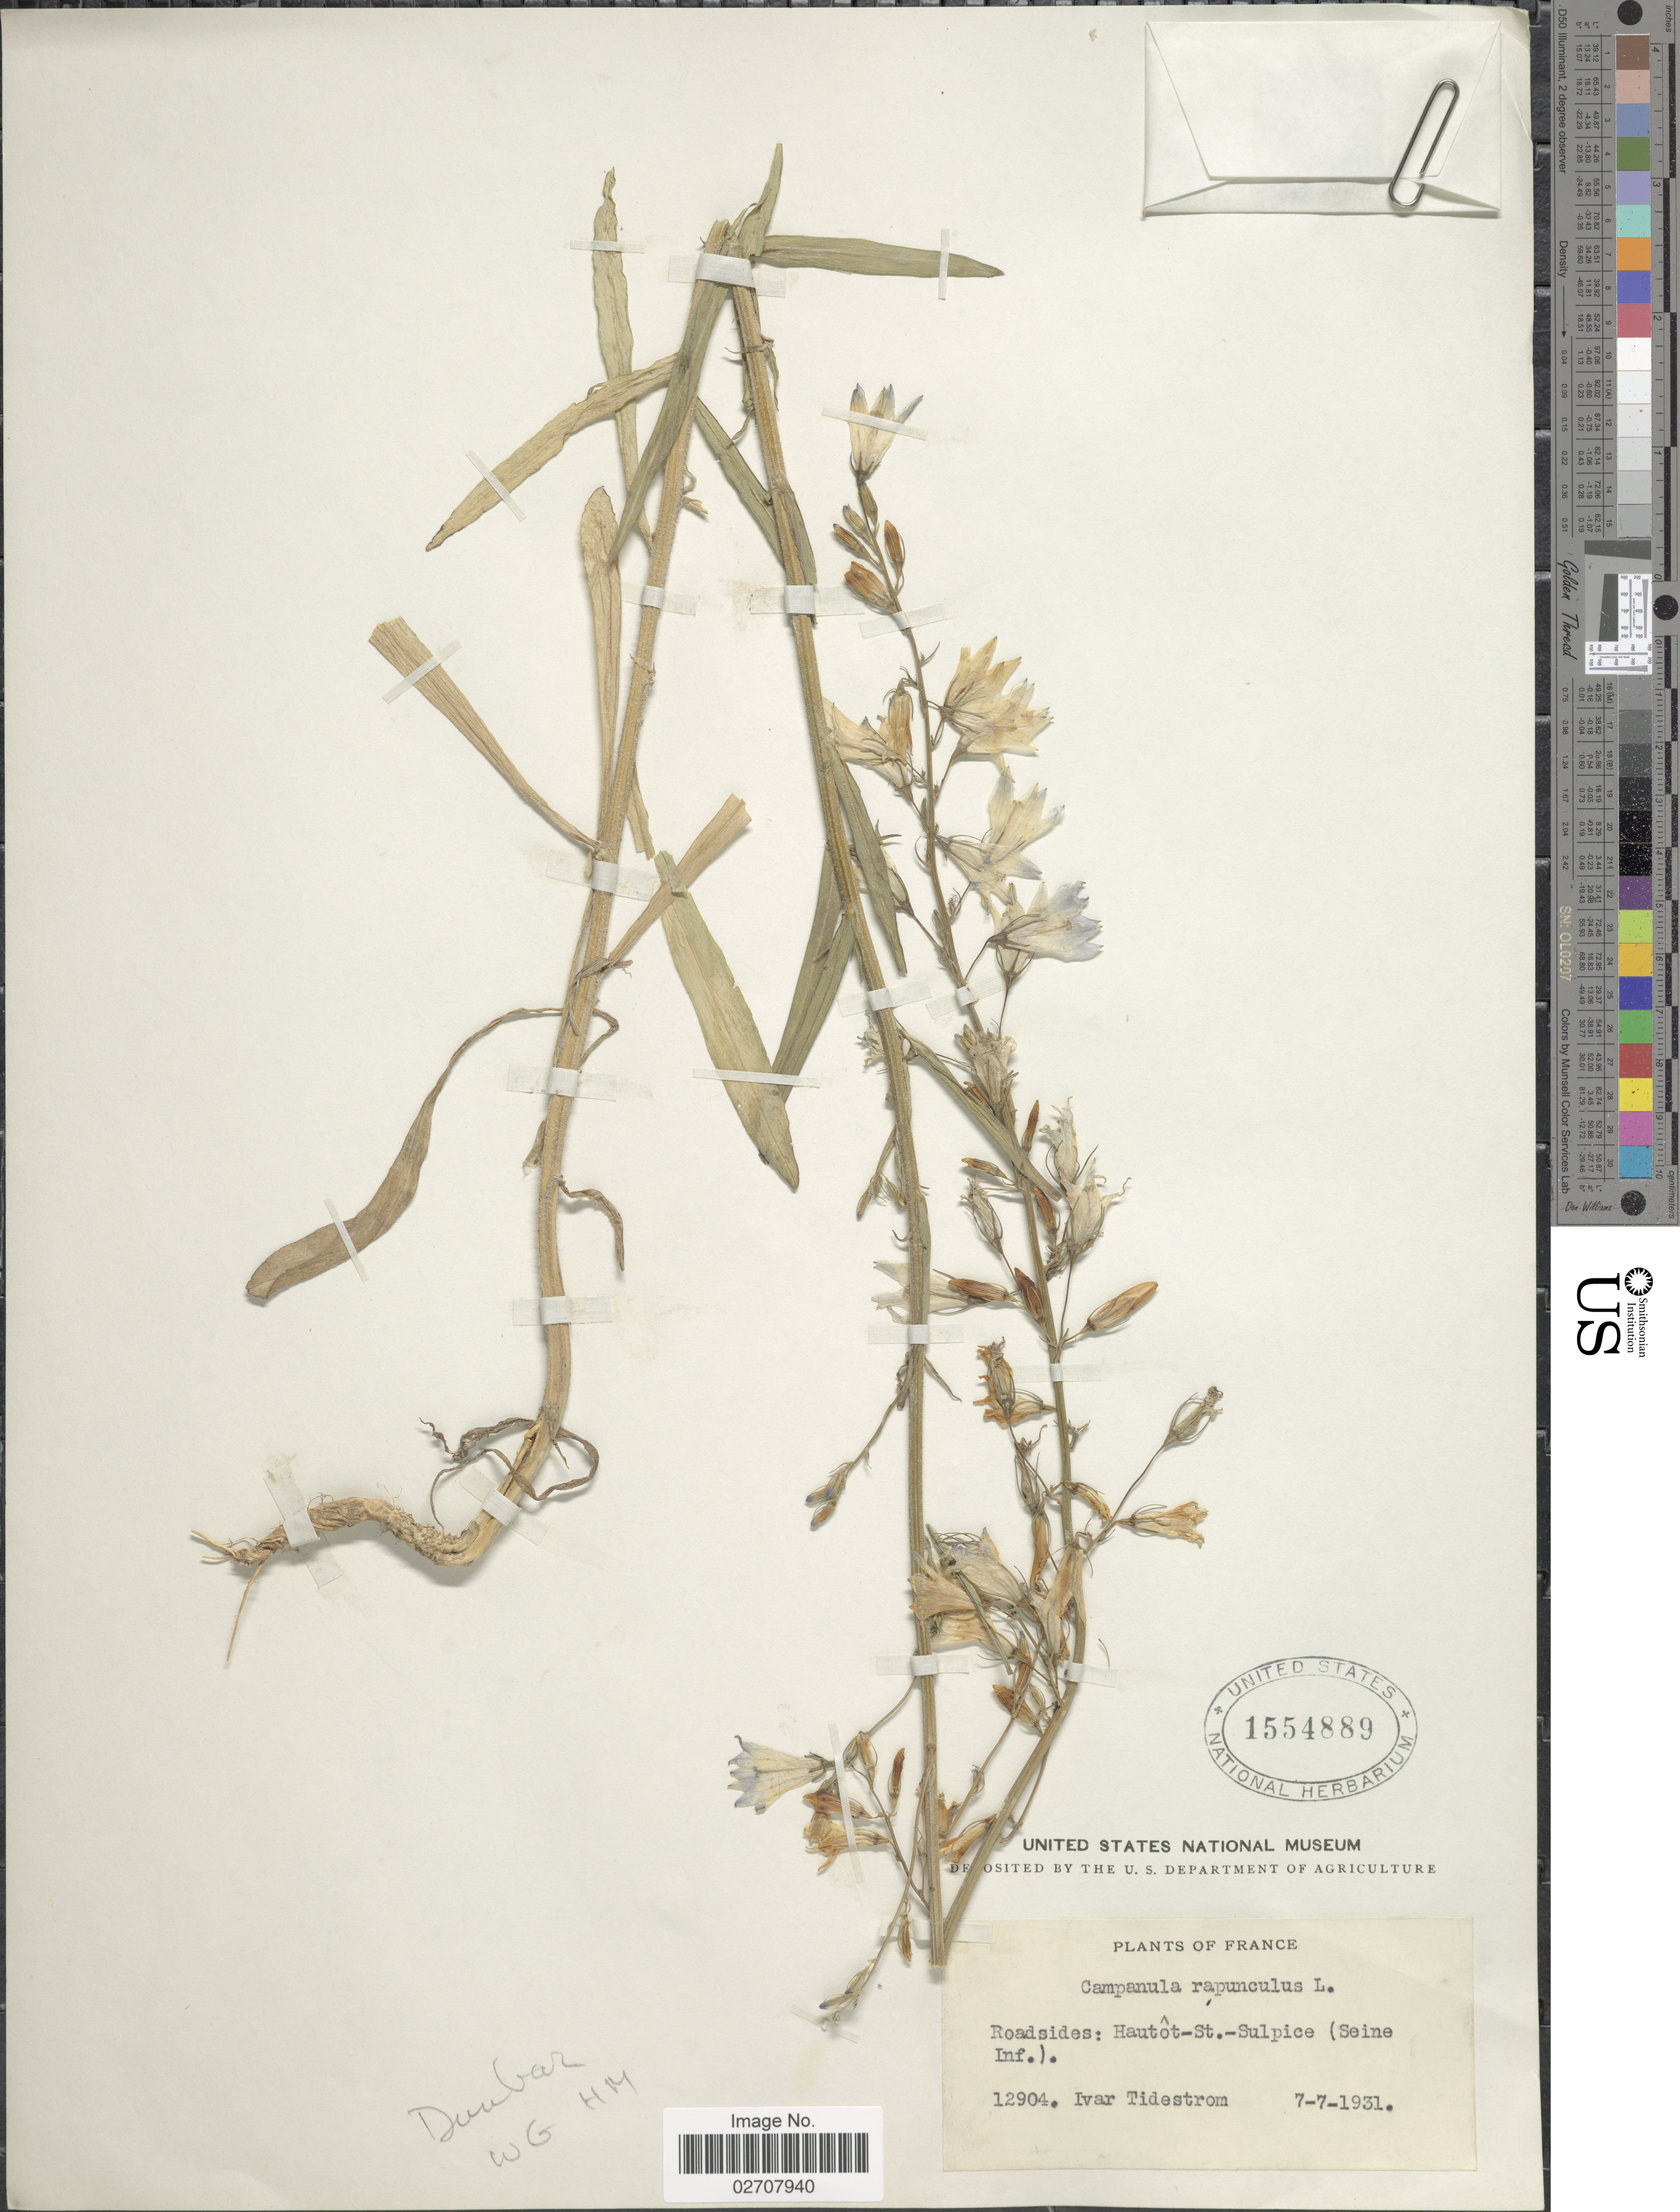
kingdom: Plantae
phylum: Tracheophyta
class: Magnoliopsida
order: Asterales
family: Campanulaceae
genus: Campanula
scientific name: Campanula rapunculus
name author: L.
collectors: I. F. Tidestrom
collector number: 12904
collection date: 1931-07-07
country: France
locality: Roadsides: Hautot-St. Sulpice (Seine Inf.)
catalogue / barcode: US 1554889